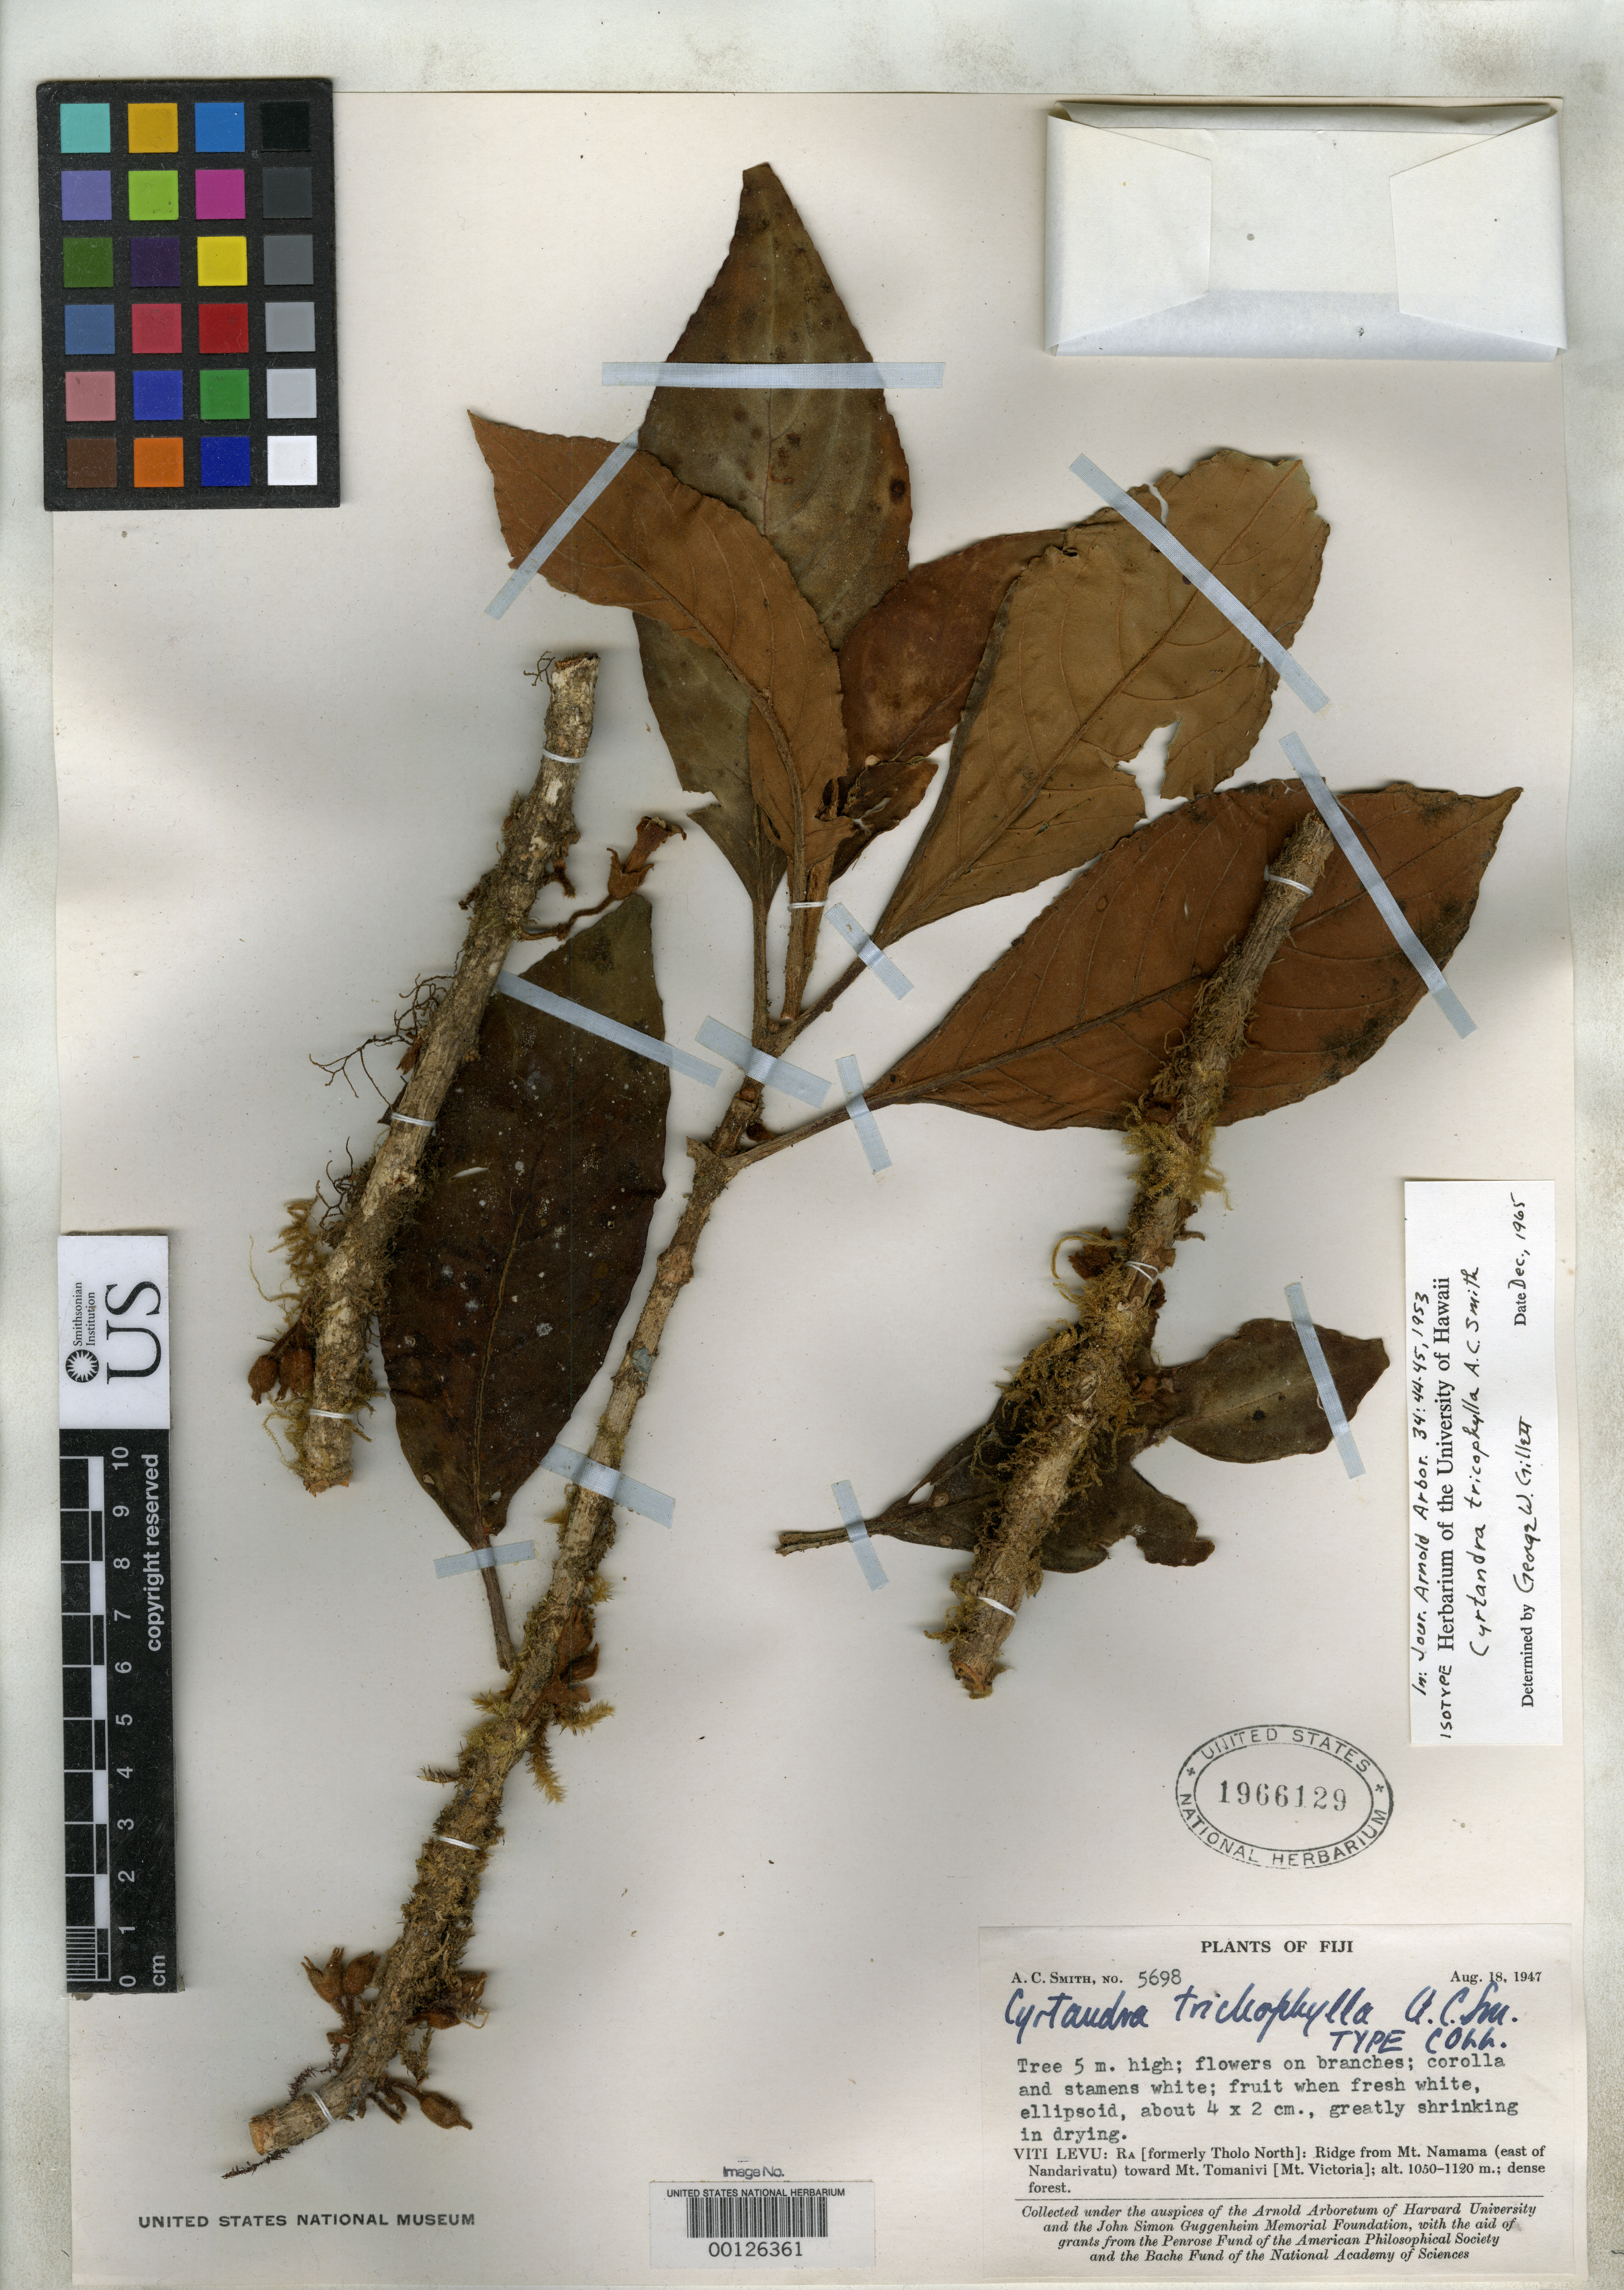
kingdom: Plantae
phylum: Tracheophyta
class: Magnoliopsida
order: Lamiales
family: Gesneriaceae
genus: Cyrtandra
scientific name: Cyrtandra trichophylla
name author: A.C. Sm.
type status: Isotype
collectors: A. C. Smith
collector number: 5698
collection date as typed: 18 Aug 1947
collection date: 1947-08-18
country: Fiji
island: Viti Levu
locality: Ra, ridge of Mt. Namama (E of Nandarivatu) toward Mt. Tomanivi (Mt. Victoria). [Viti Levu Group]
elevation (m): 1050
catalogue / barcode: US 1966129